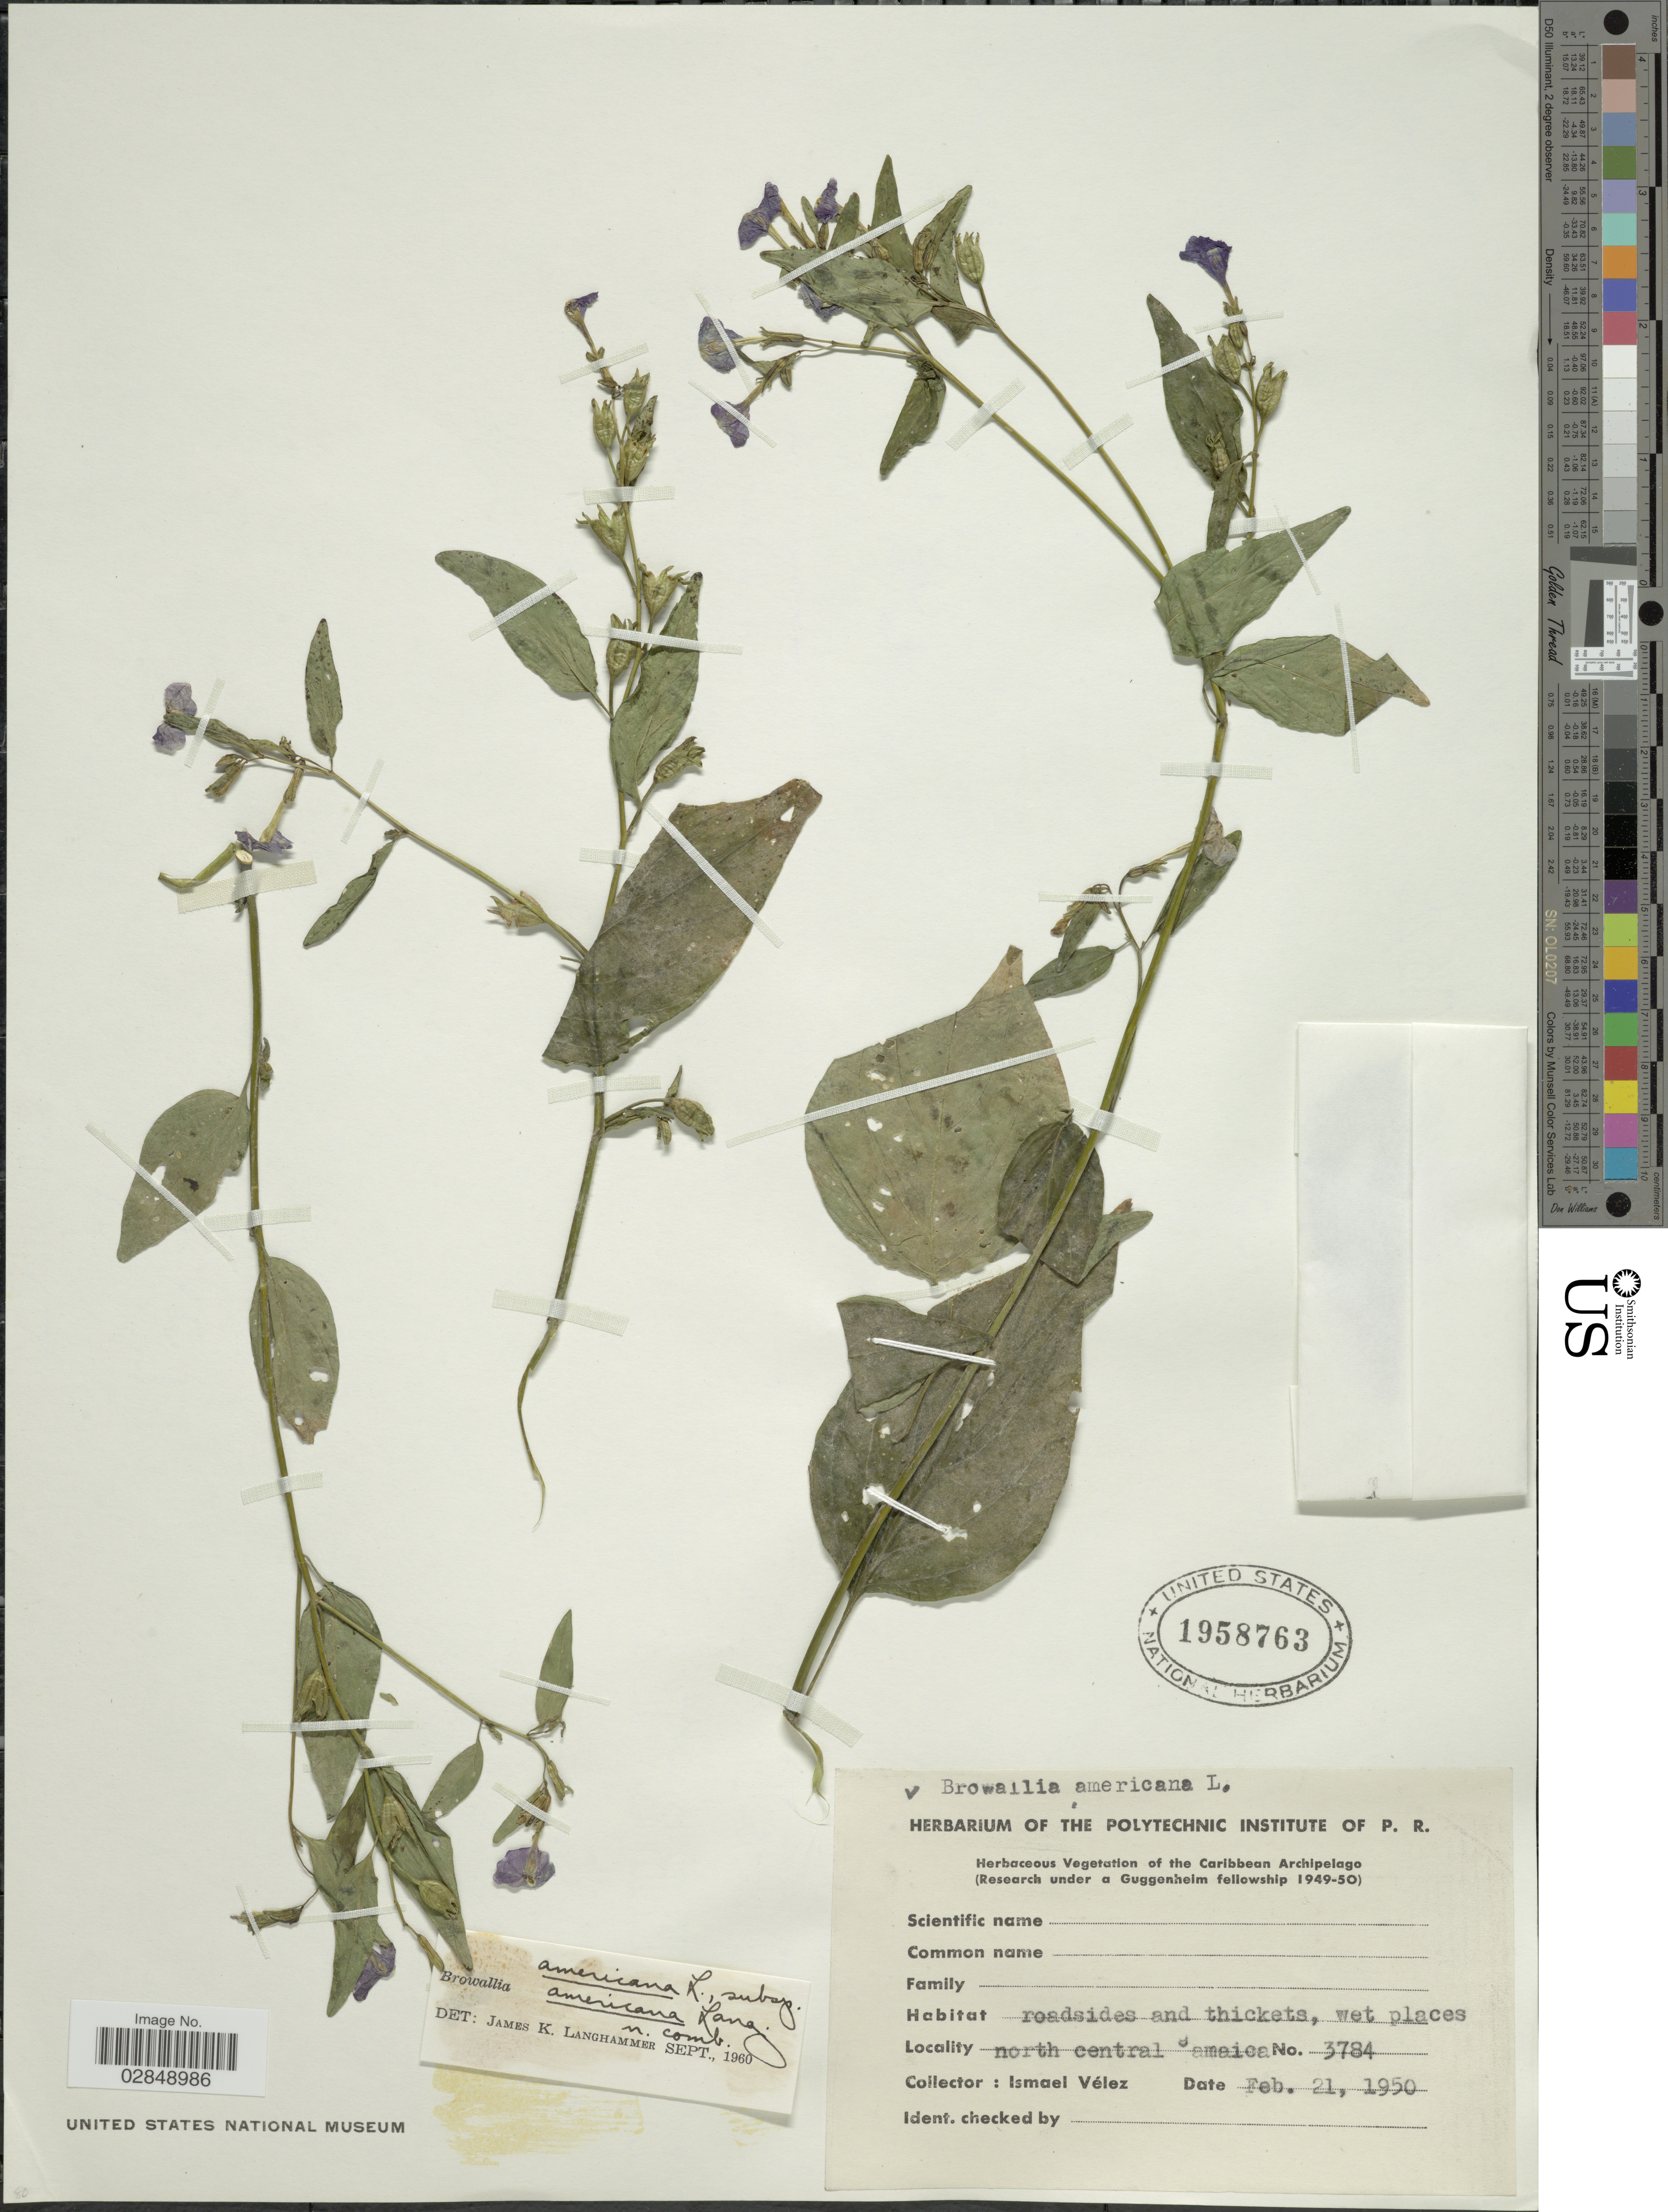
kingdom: Plantae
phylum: Tracheophyta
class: Magnoliopsida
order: Solanales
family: Solanaceae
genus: Browallia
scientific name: Browallia americana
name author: L.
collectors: I. Vélez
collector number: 3784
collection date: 1950-02-21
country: Jamaica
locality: North central Jamaica.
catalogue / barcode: US 1958763